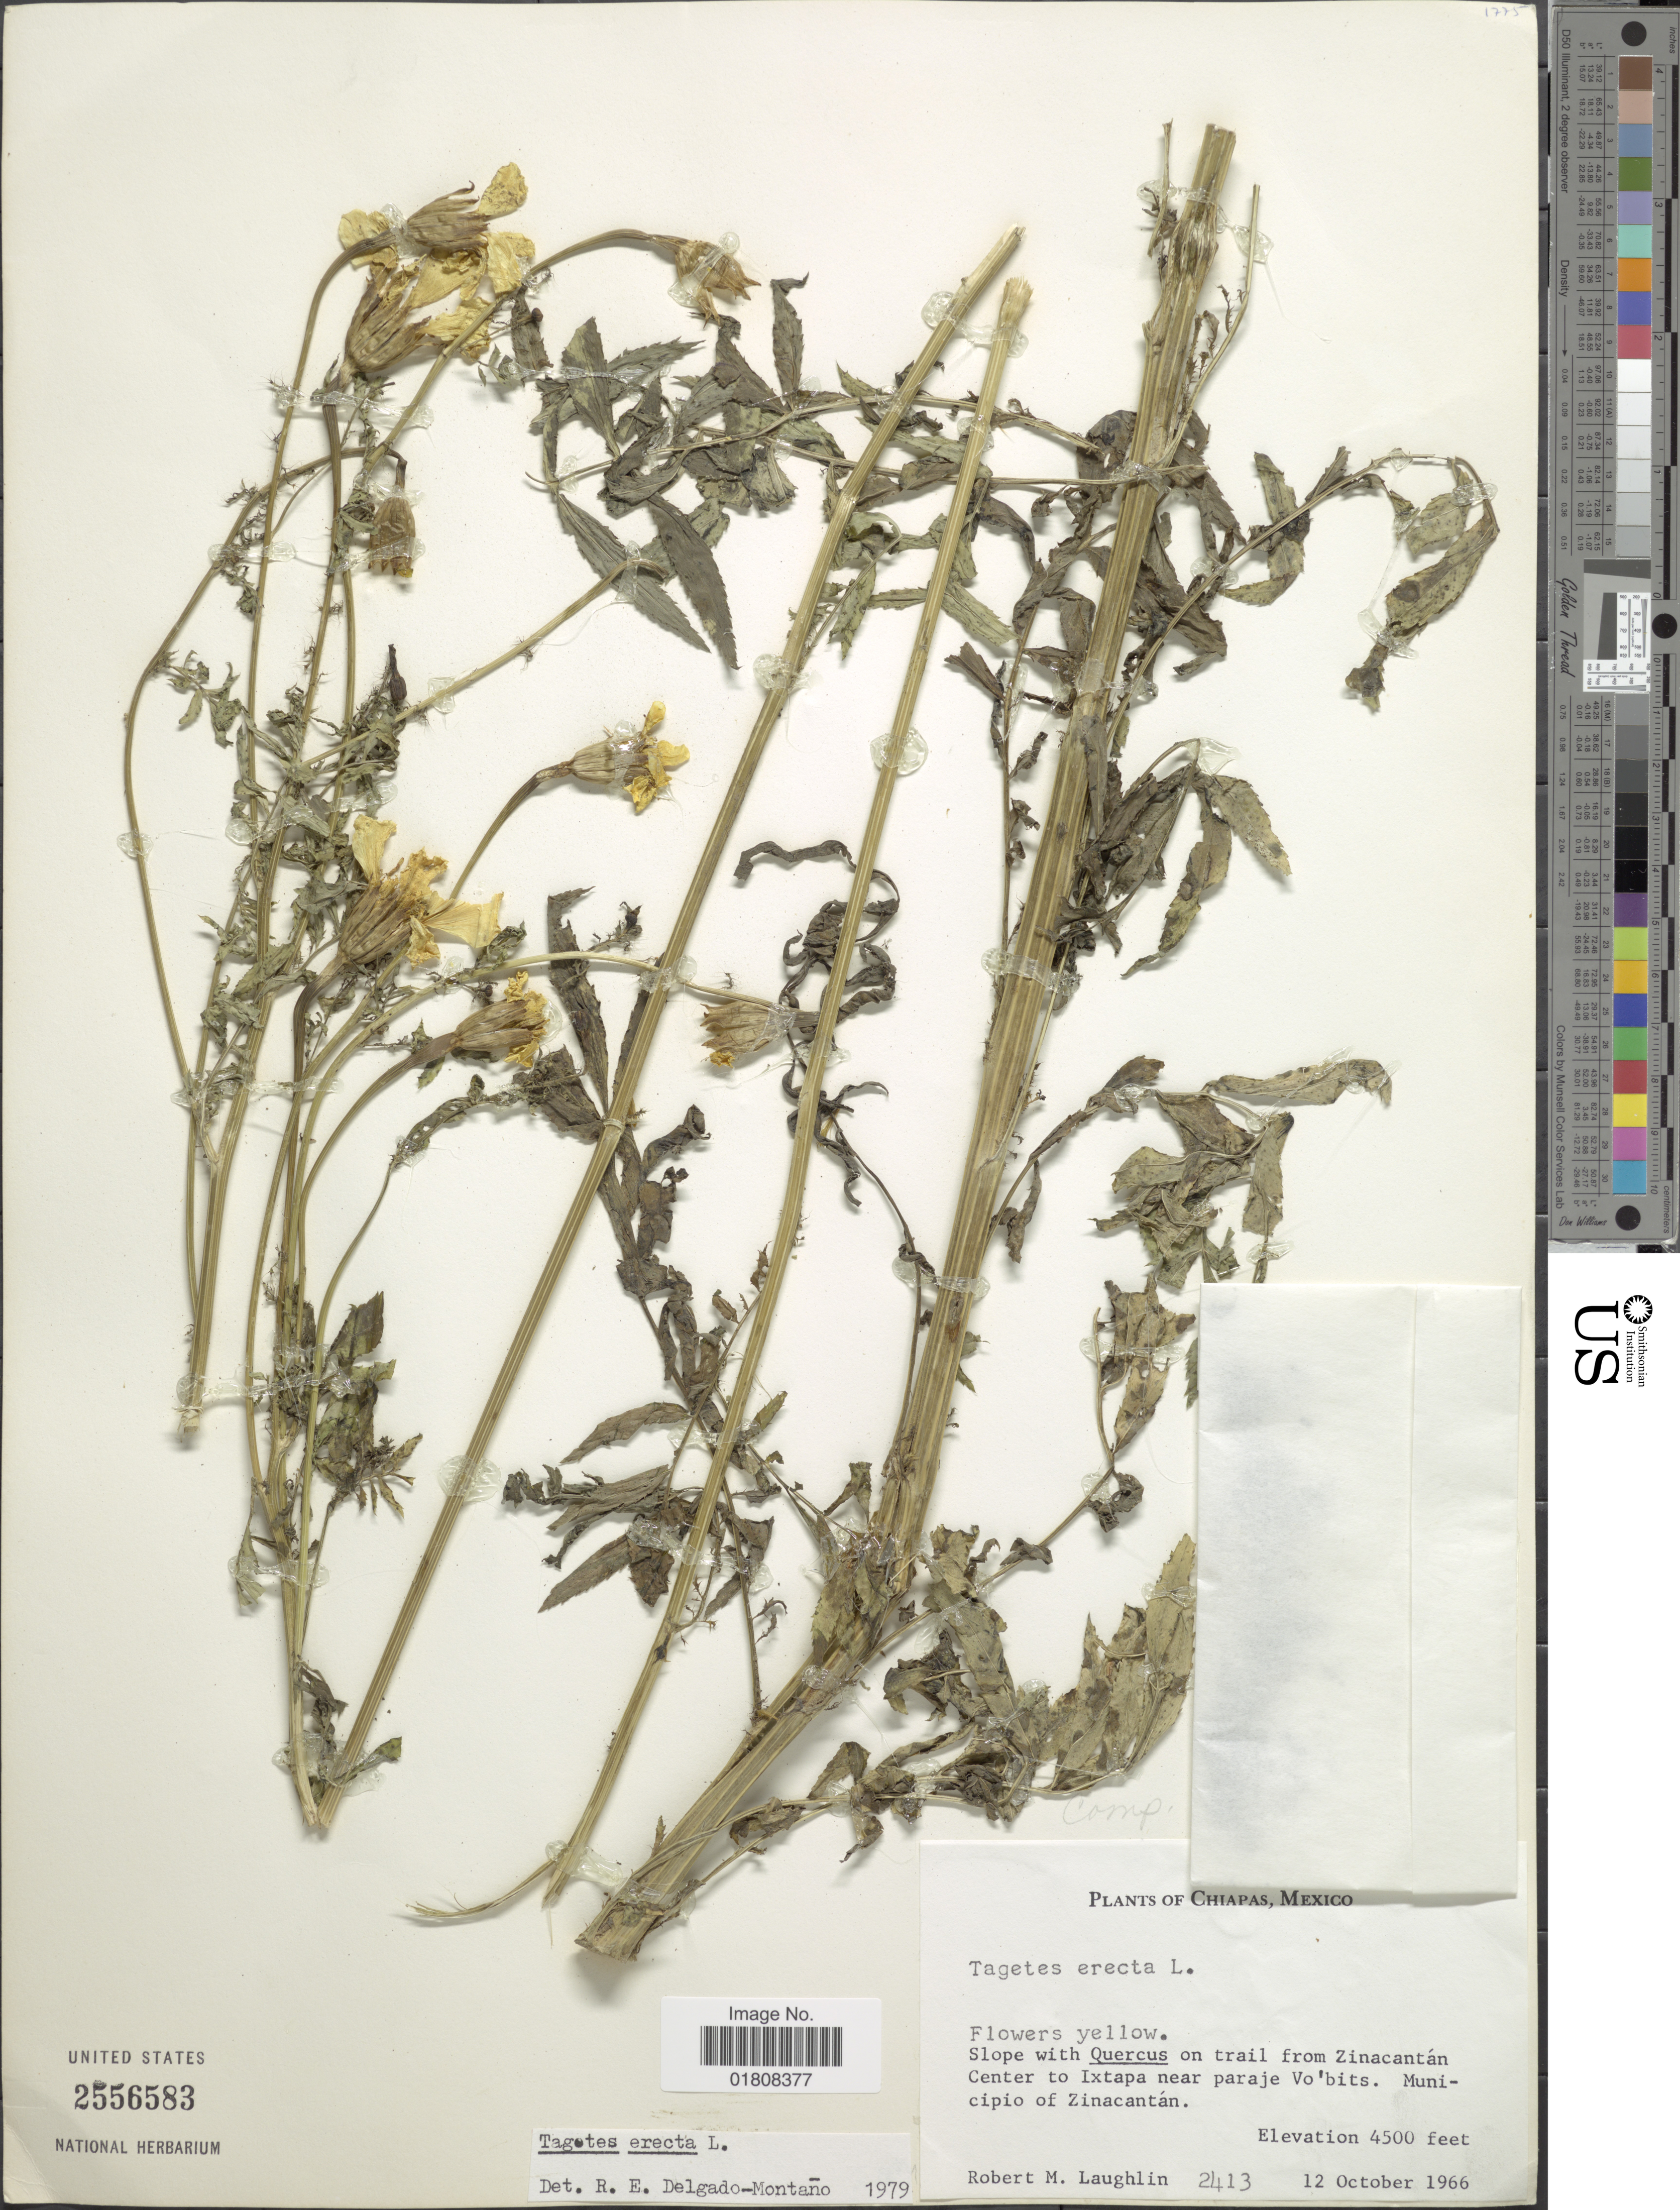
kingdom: Plantae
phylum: Tracheophyta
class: Magnoliopsida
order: Asterales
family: Asteraceae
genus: Tagetes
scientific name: Tagetes patula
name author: L.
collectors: R. M. Laughlin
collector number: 2413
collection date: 1966-10-12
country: Mexico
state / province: Chiapas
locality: Trail from Zinacantan Center to Ixtapa near paraje Vo'bits, Municipio of Zinacantan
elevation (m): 1372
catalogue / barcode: US 2556583